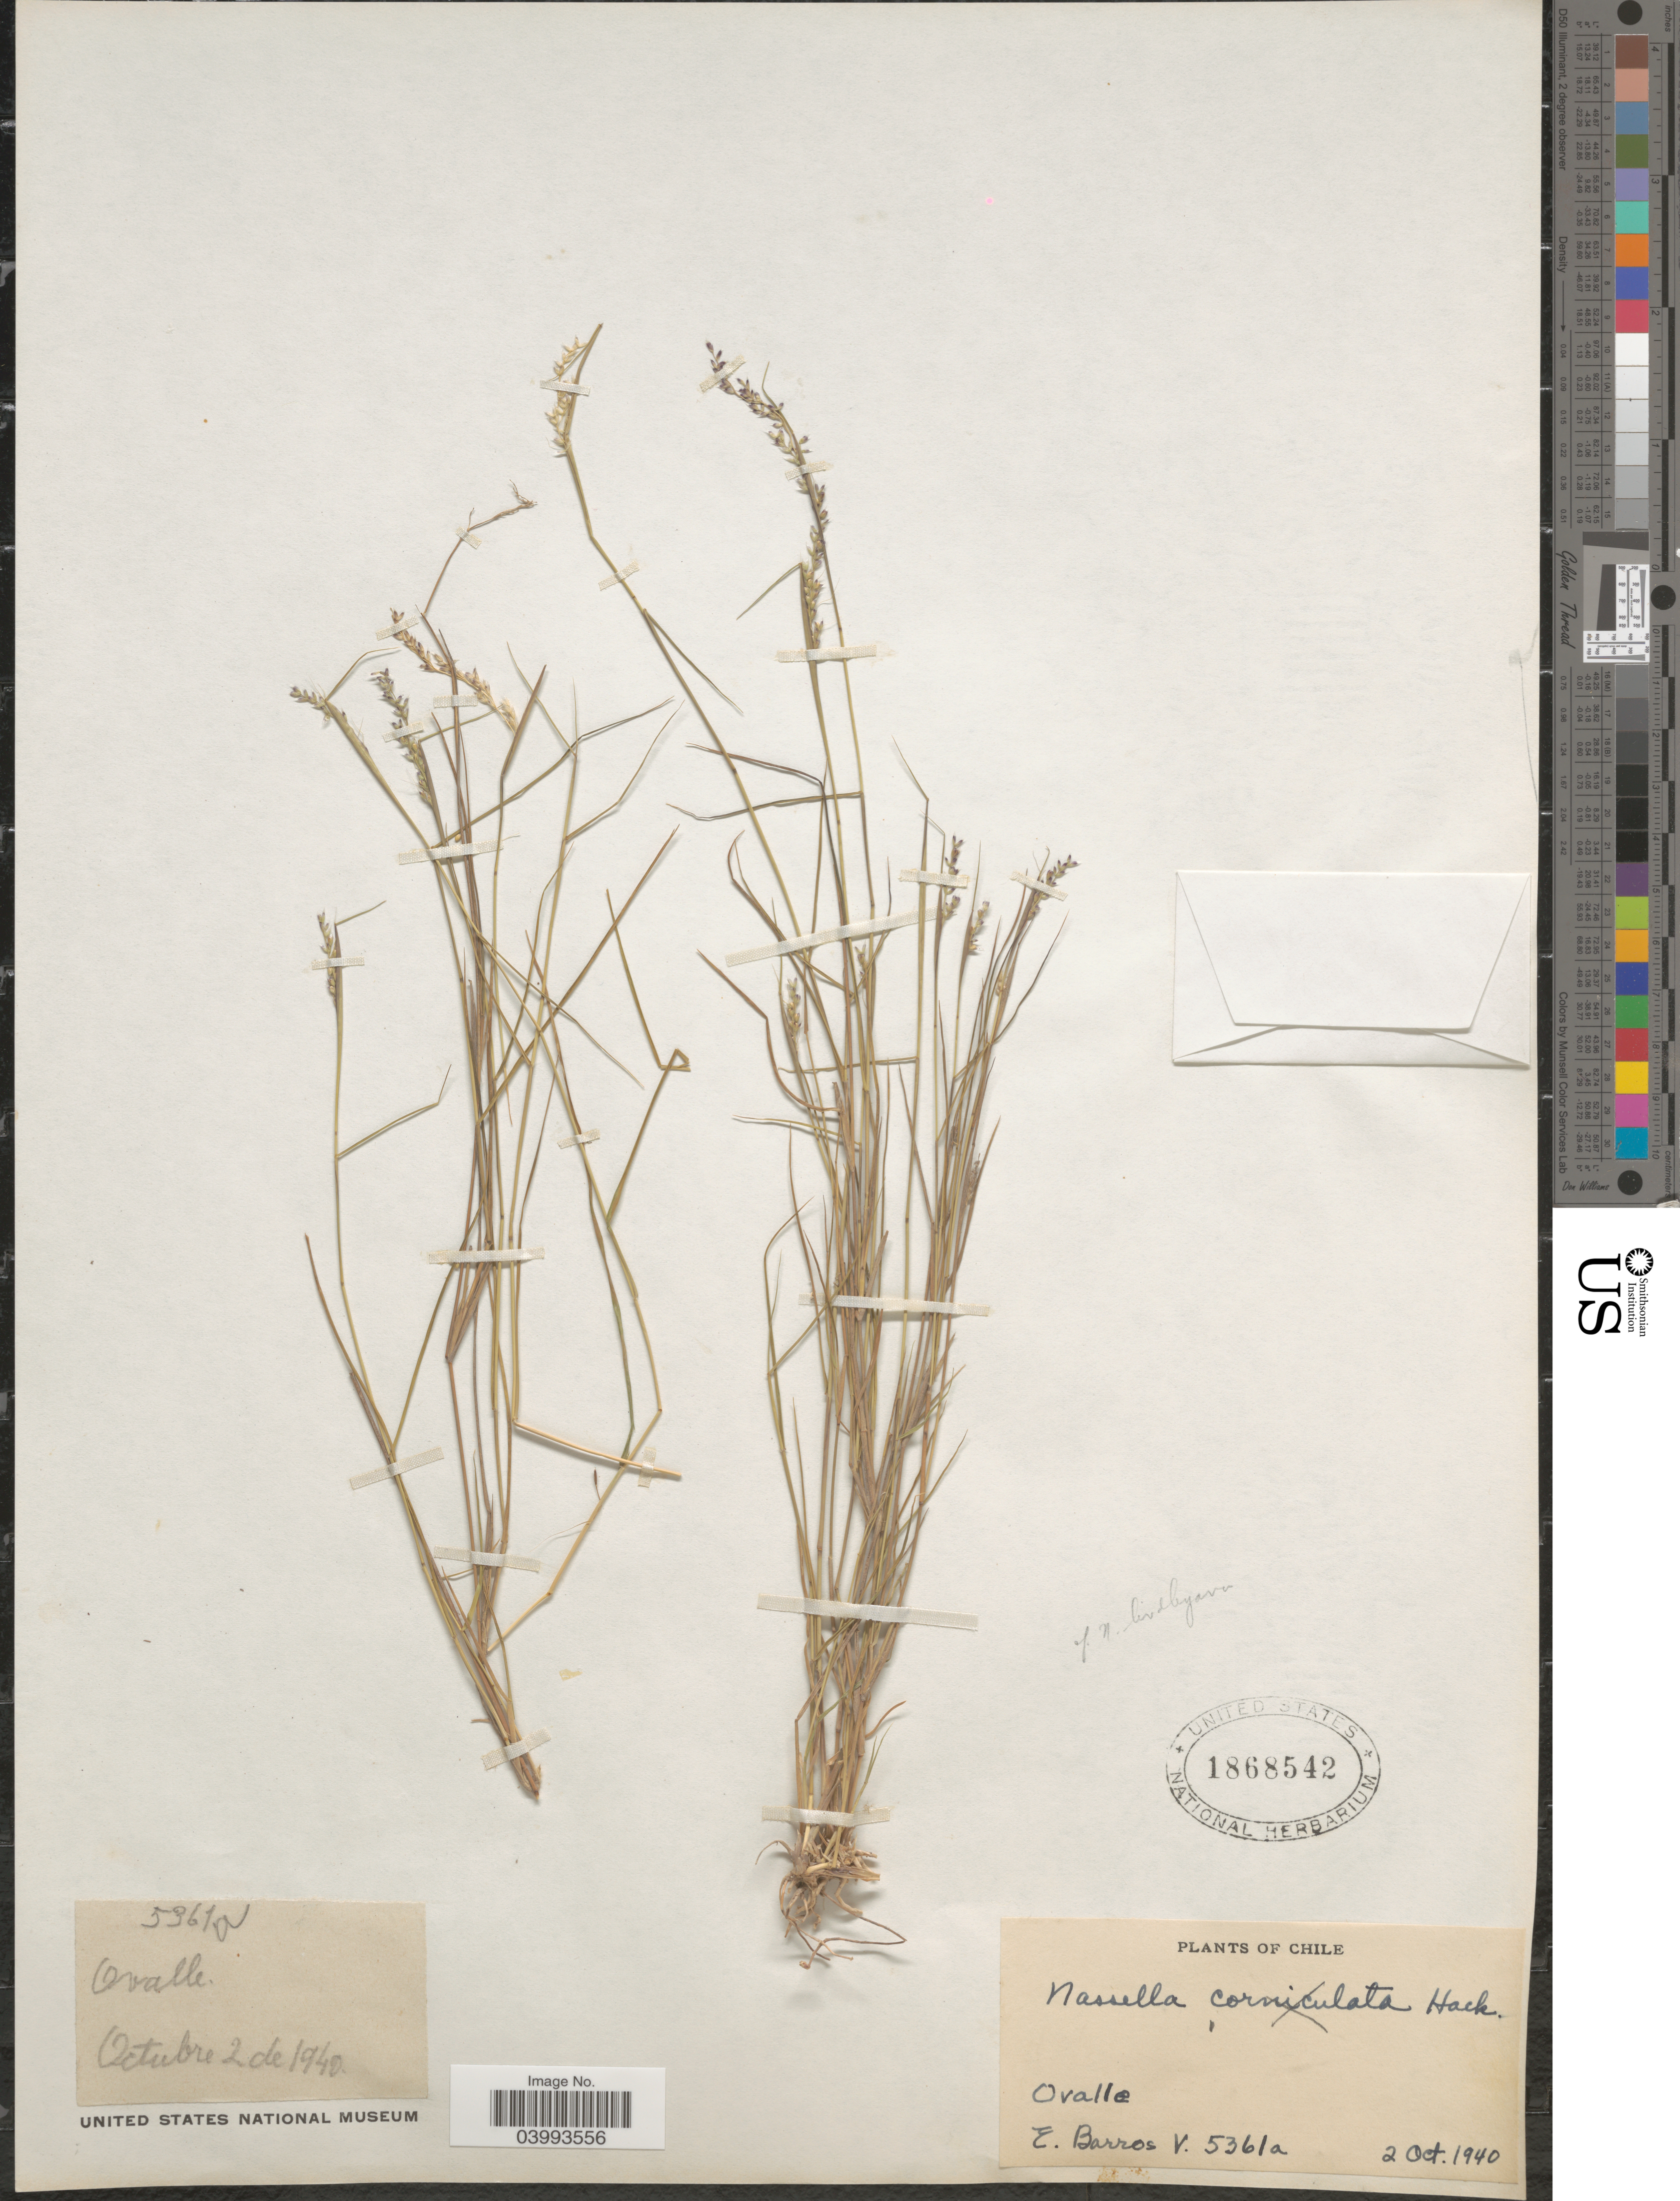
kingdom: Plantae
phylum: Tracheophyta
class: Liliopsida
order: Poales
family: Poaceae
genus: Nassella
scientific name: Nassella chilensis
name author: (Trin.) É. Desv.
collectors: E. Barros V.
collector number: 5361a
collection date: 1940-10-02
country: Chile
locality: Ovalle.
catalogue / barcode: US 1868542